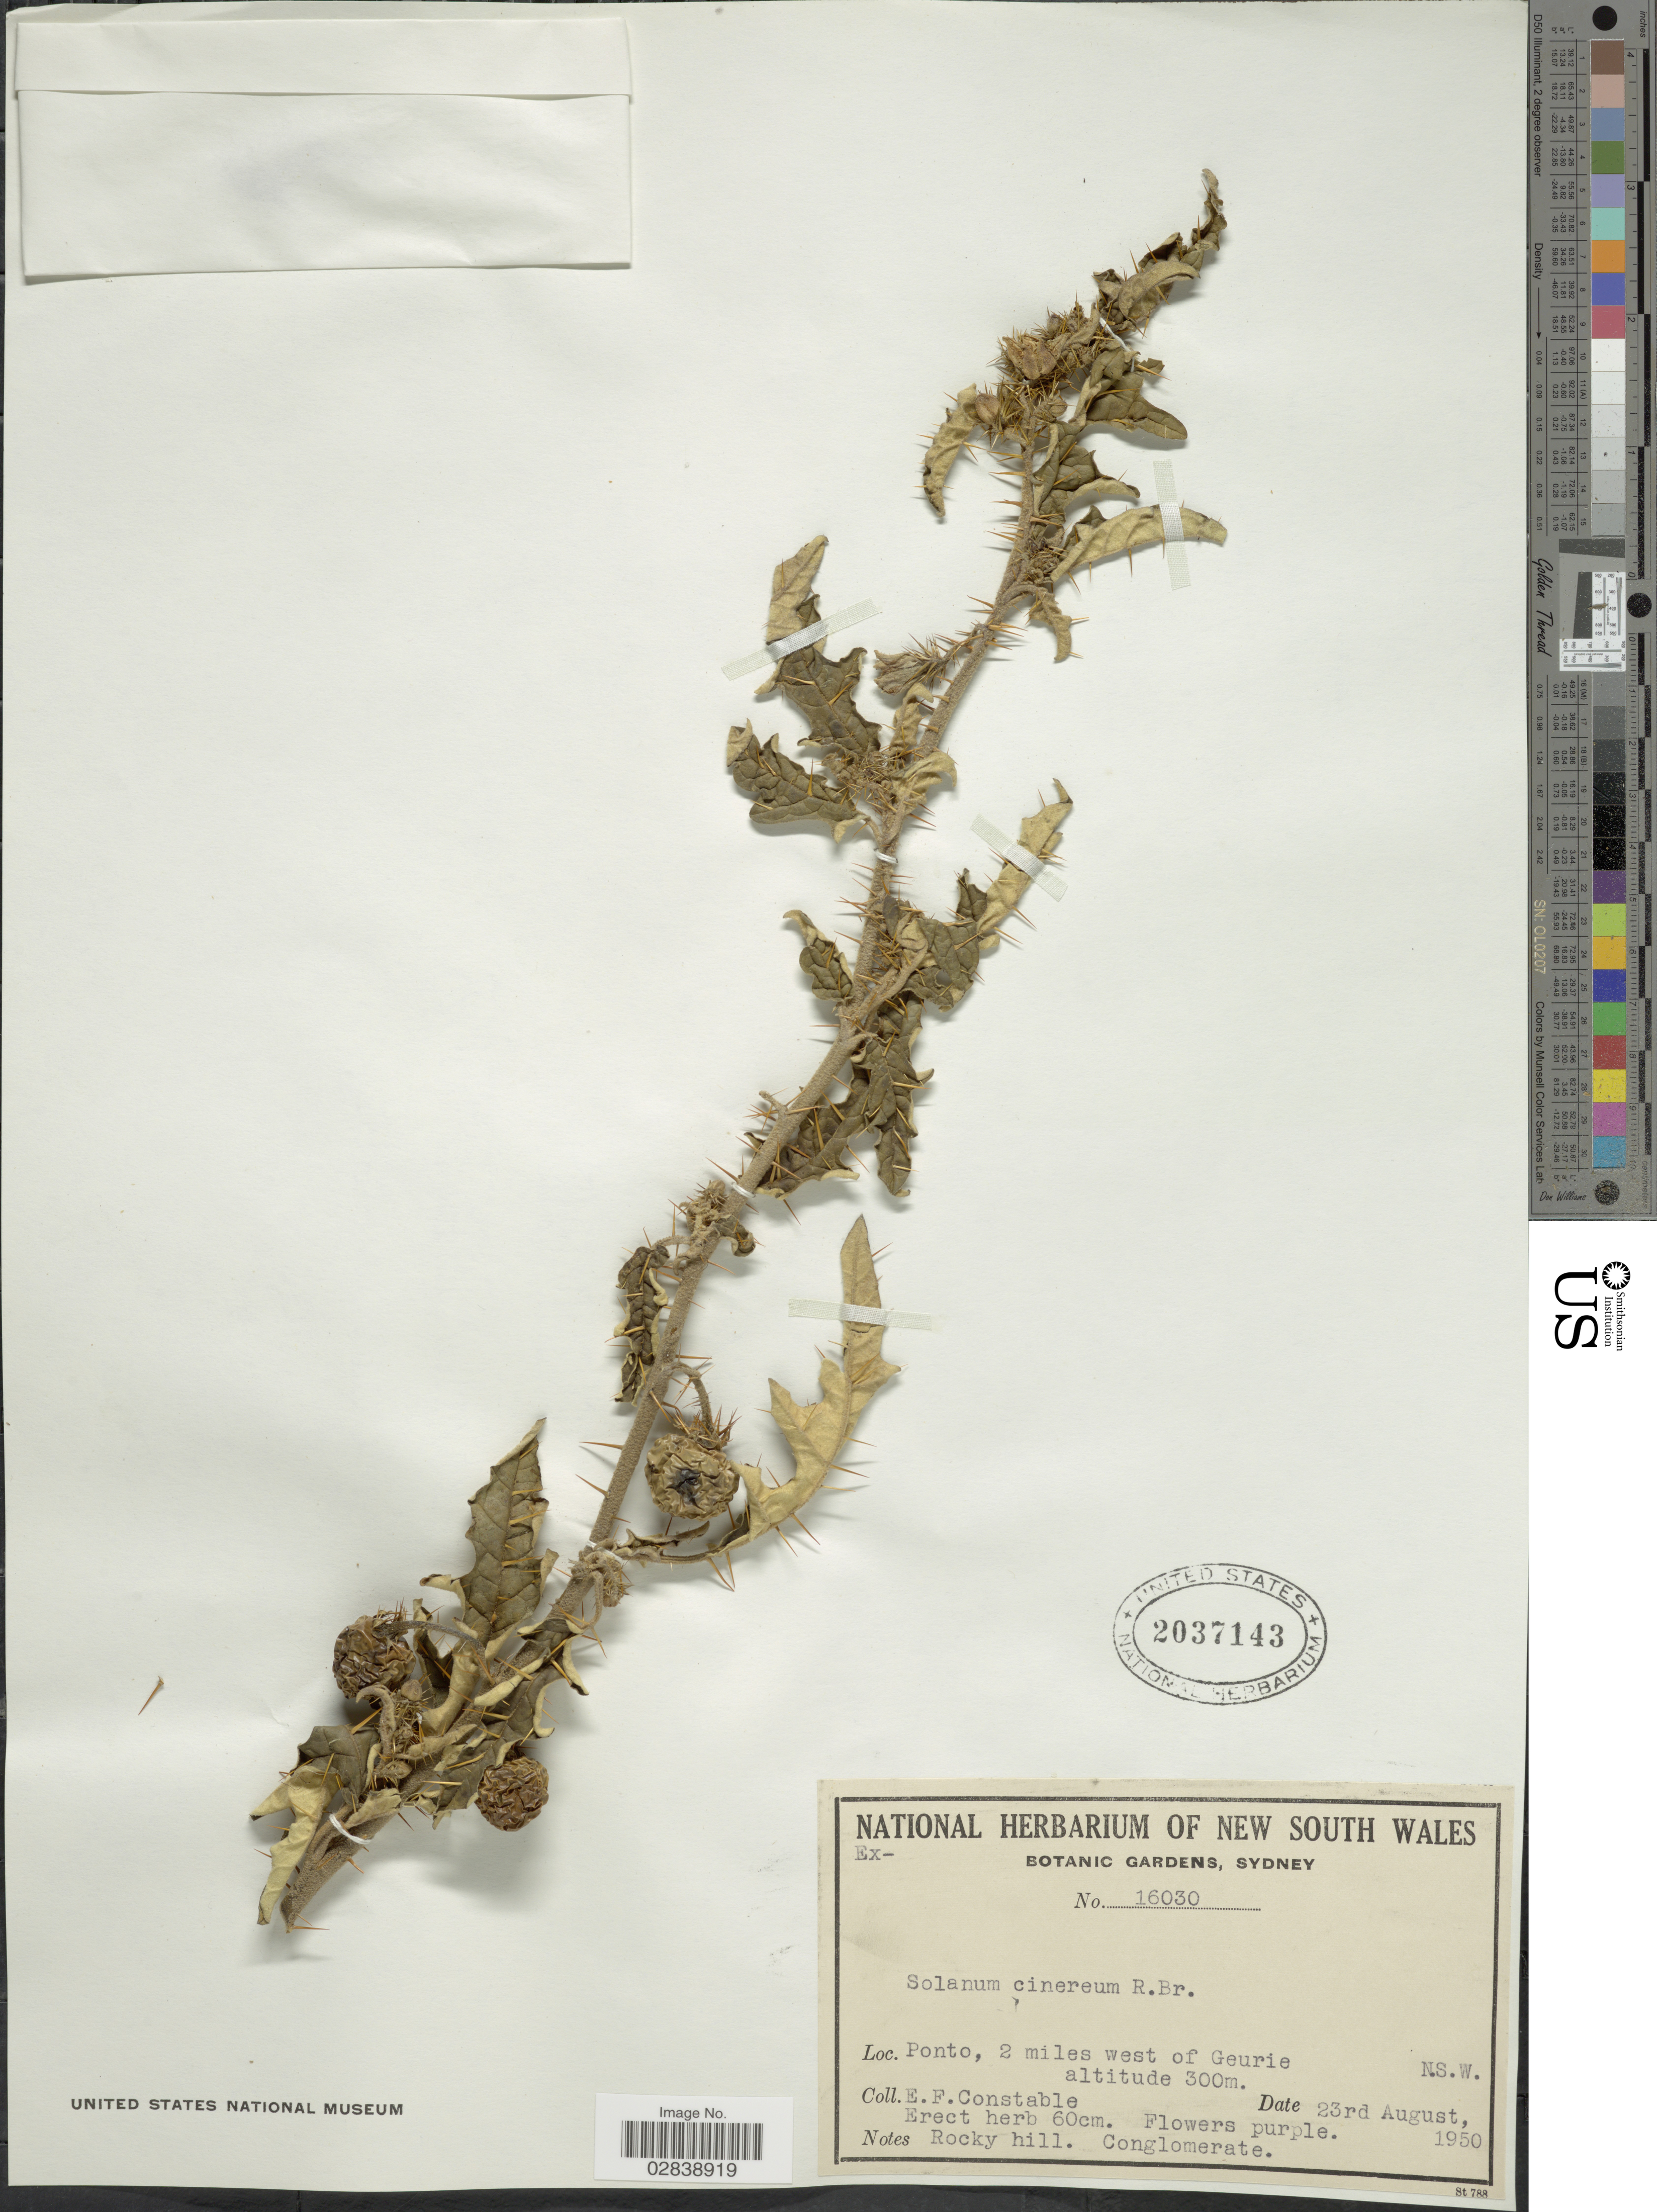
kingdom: Plantae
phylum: Tracheophyta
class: Magnoliopsida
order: Solanales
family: Solanaceae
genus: Solanum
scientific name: Solanum cinereum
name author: R. Br.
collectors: E. F. Constable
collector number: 16030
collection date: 1950-08-23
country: Australia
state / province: New South Wales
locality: Ponto, 2 miles west of Geurie, N.S.W.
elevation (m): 300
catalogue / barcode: US 2037143